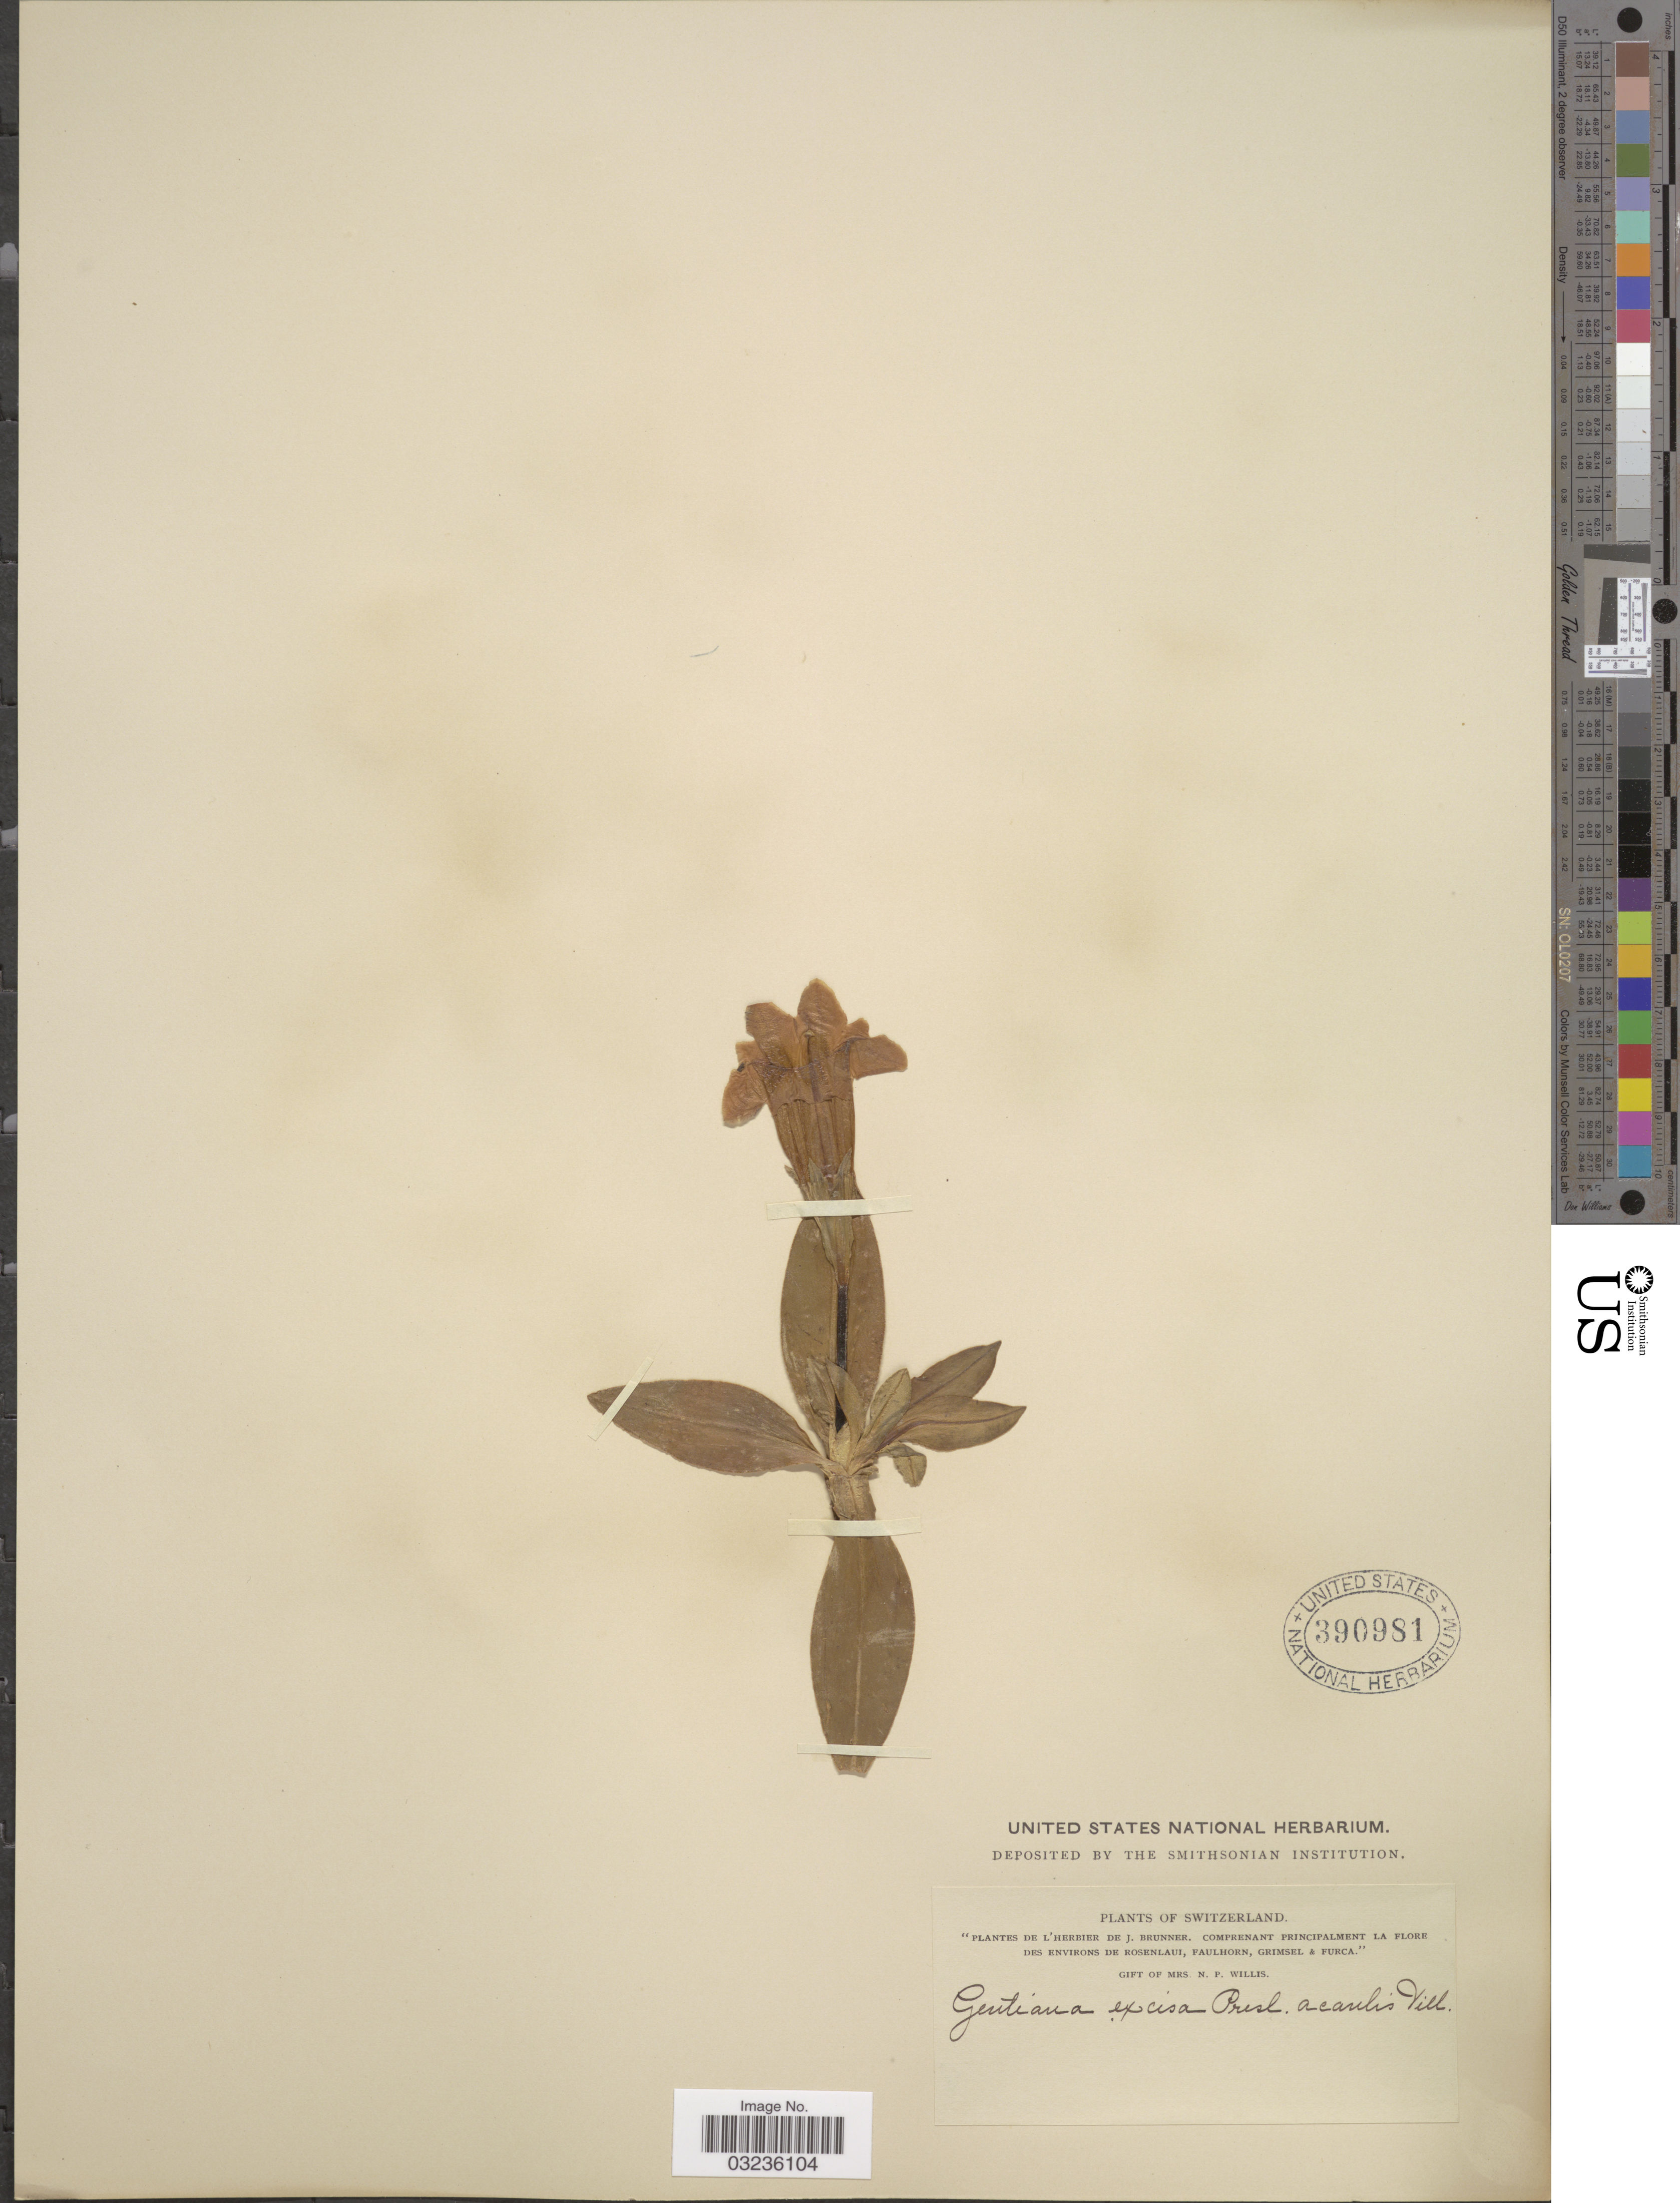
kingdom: Plantae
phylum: Tracheophyta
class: Magnoliopsida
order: Gentianales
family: Gentianaceae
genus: Gentiana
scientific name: Gentiana excisa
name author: C. Presl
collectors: ex herb. J. Brunner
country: Switzerland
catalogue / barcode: US 390981